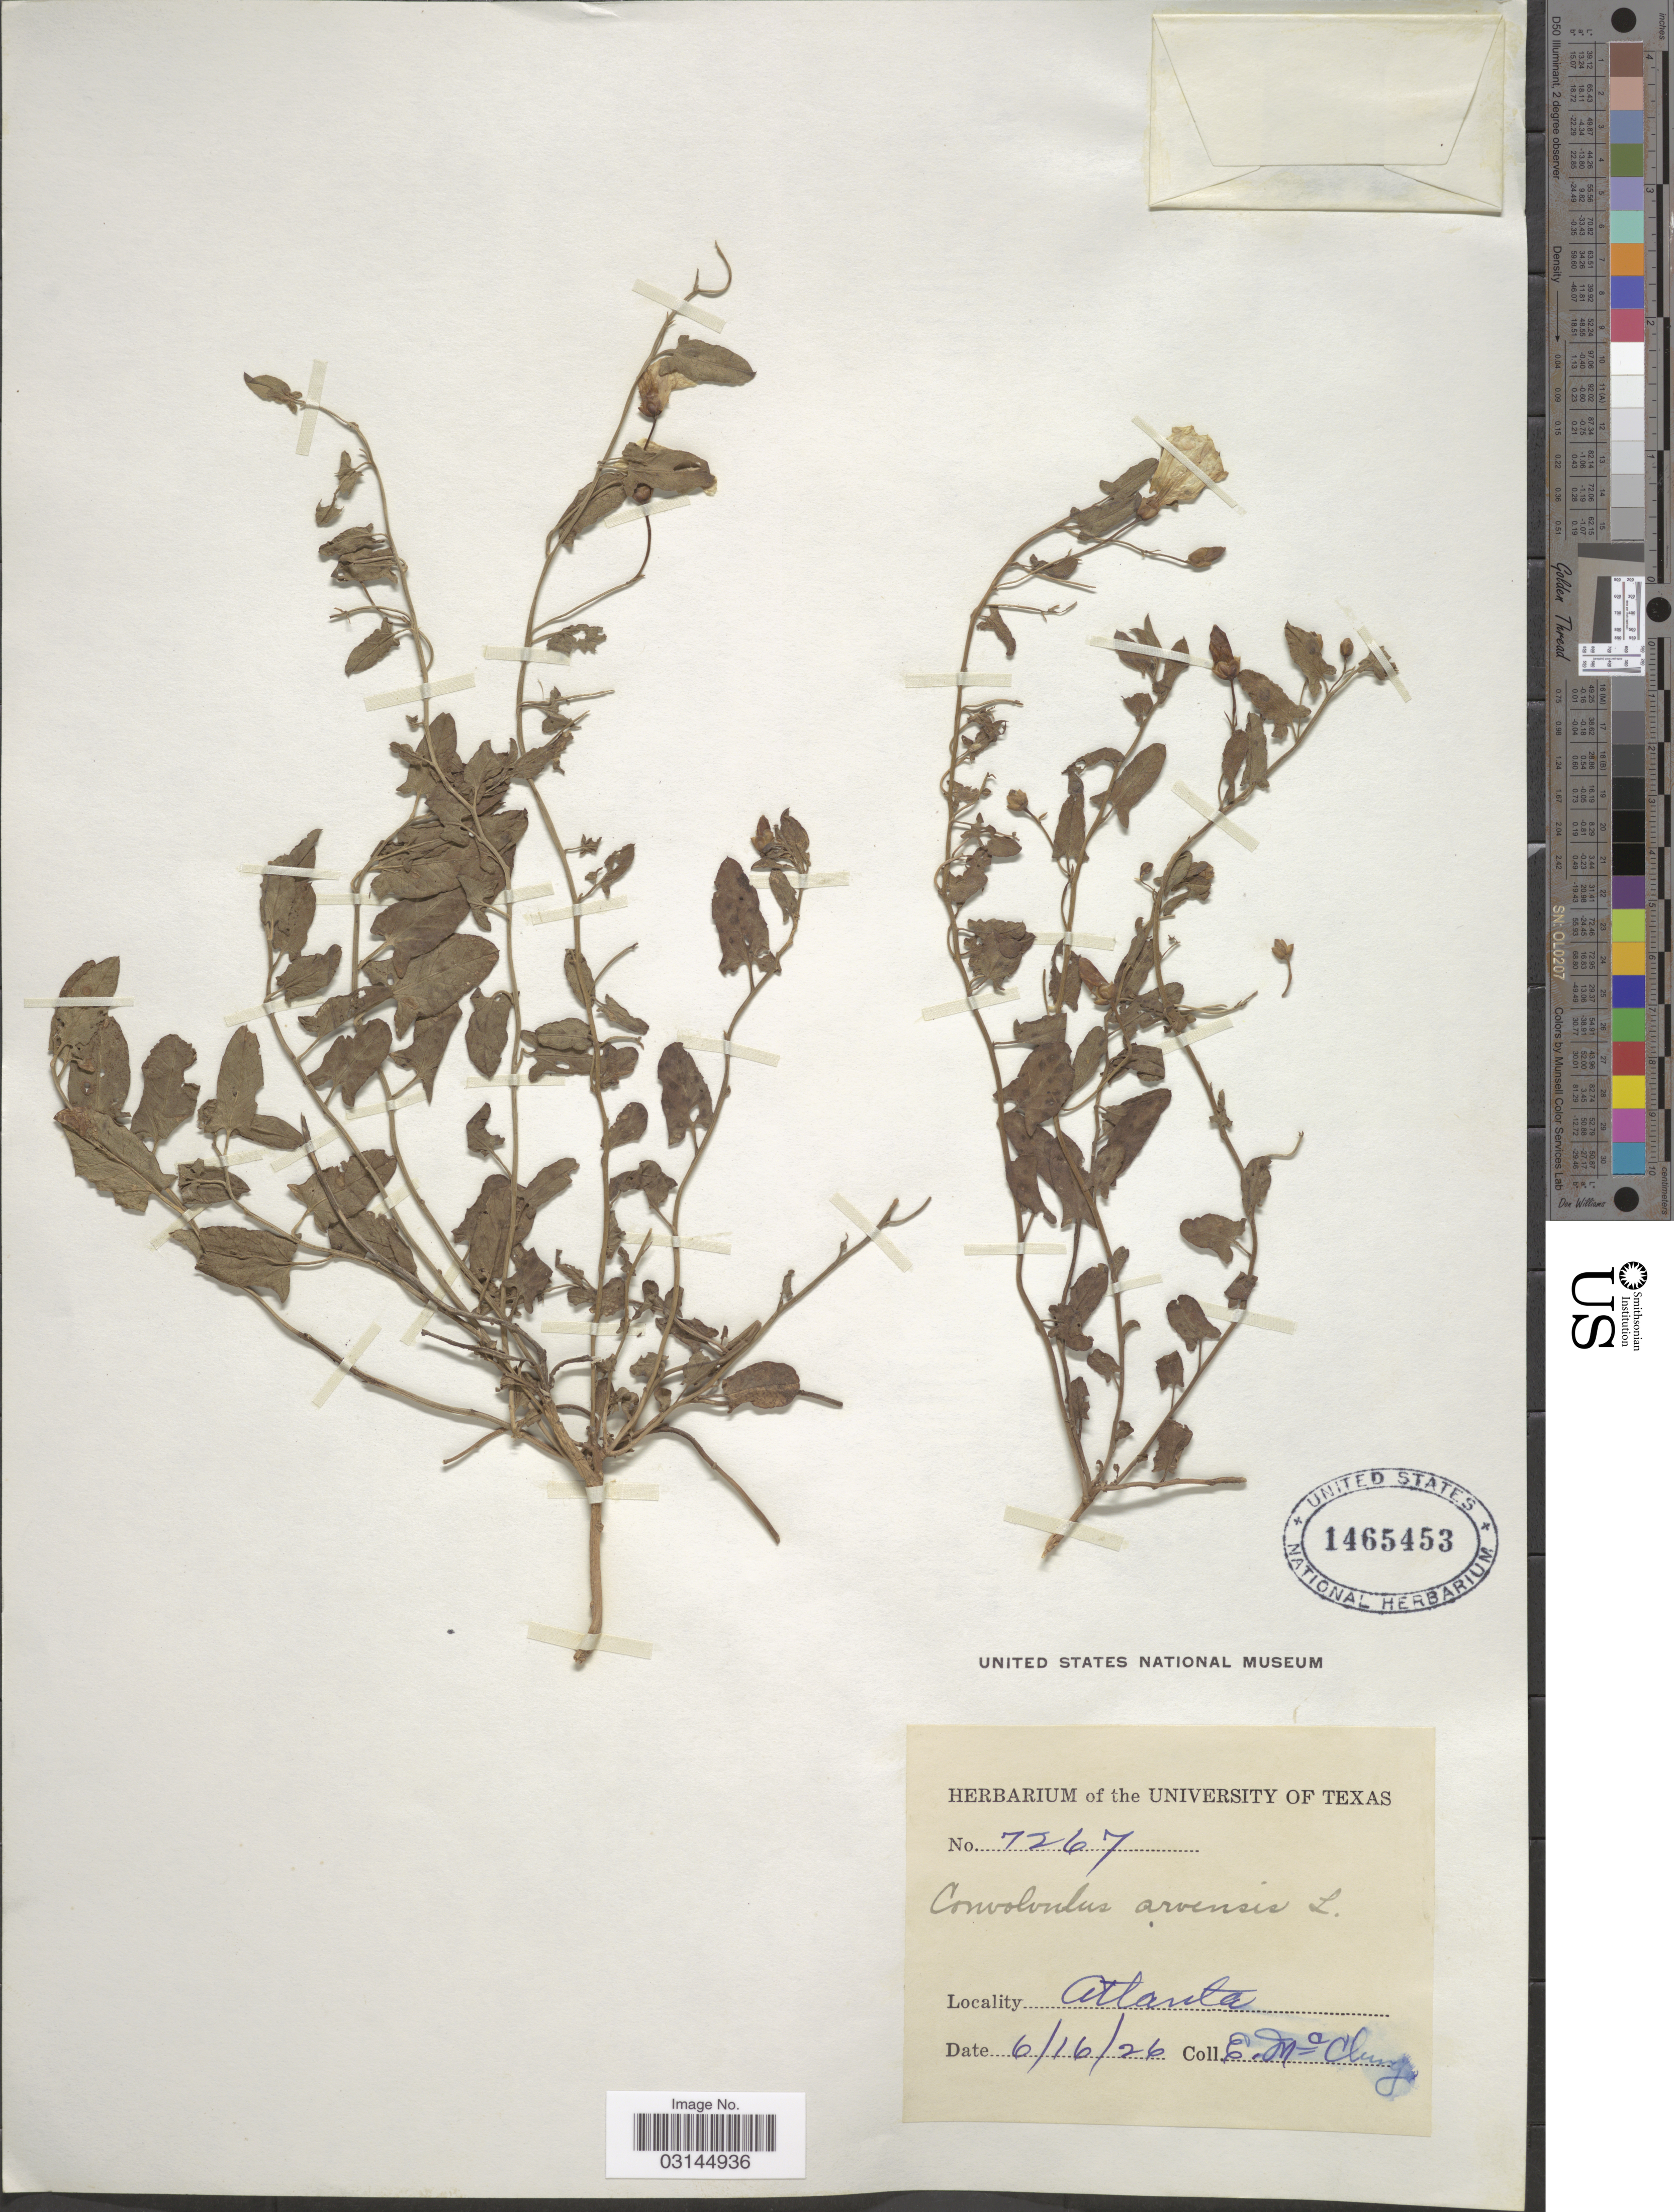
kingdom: Plantae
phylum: Tracheophyta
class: Magnoliopsida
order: Solanales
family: Convolvulaceae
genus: Convolvulus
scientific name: Convolvulus arvensis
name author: L.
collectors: E. Mcclung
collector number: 7267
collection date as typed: Transcribed d/m/y: 16/6/26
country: United States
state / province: Texas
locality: Atlanta.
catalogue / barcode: US 1465453